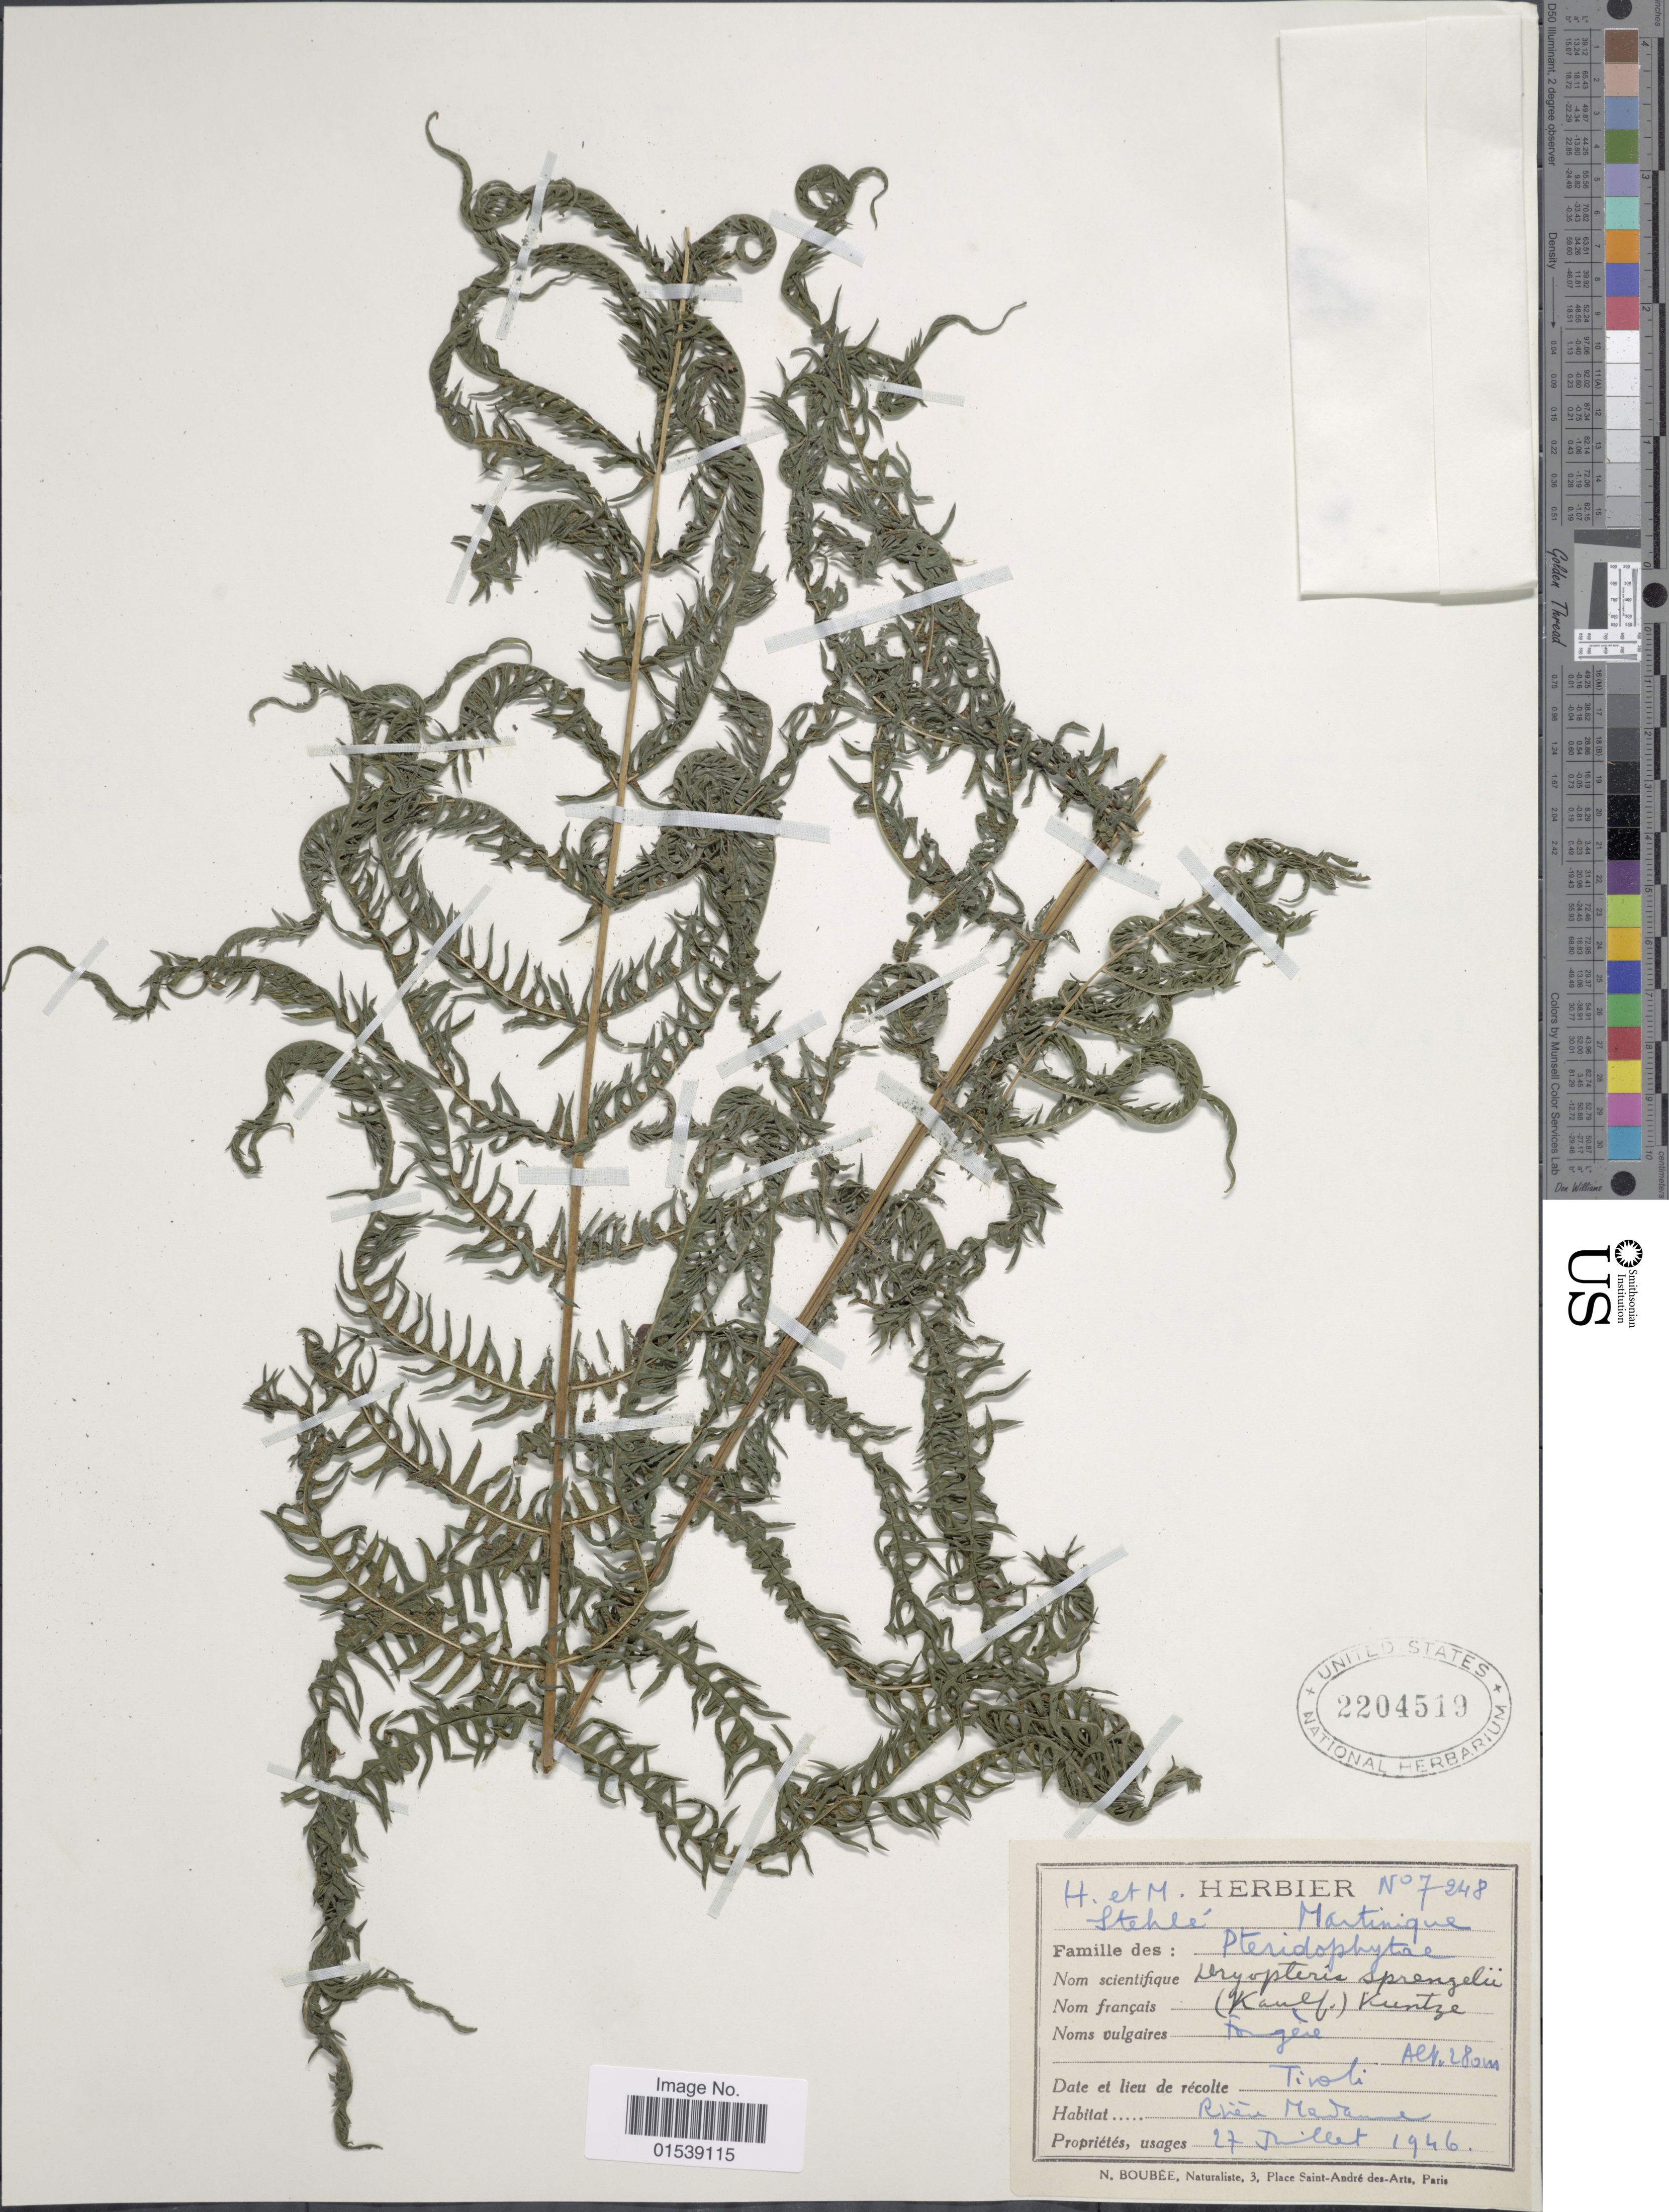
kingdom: Plantae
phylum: Tracheophyta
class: Polypodiopsida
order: Polypodiales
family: Thelypteridaceae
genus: Amauropelta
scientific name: Amauropelta balbisii (Spreng.) comb. nov., ined. 2015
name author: (Spreng.)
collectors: H. Stehlé & M. Stehlé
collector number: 7248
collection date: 1946-07-27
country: Martinique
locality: Tiroli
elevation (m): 280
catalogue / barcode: US 2204519